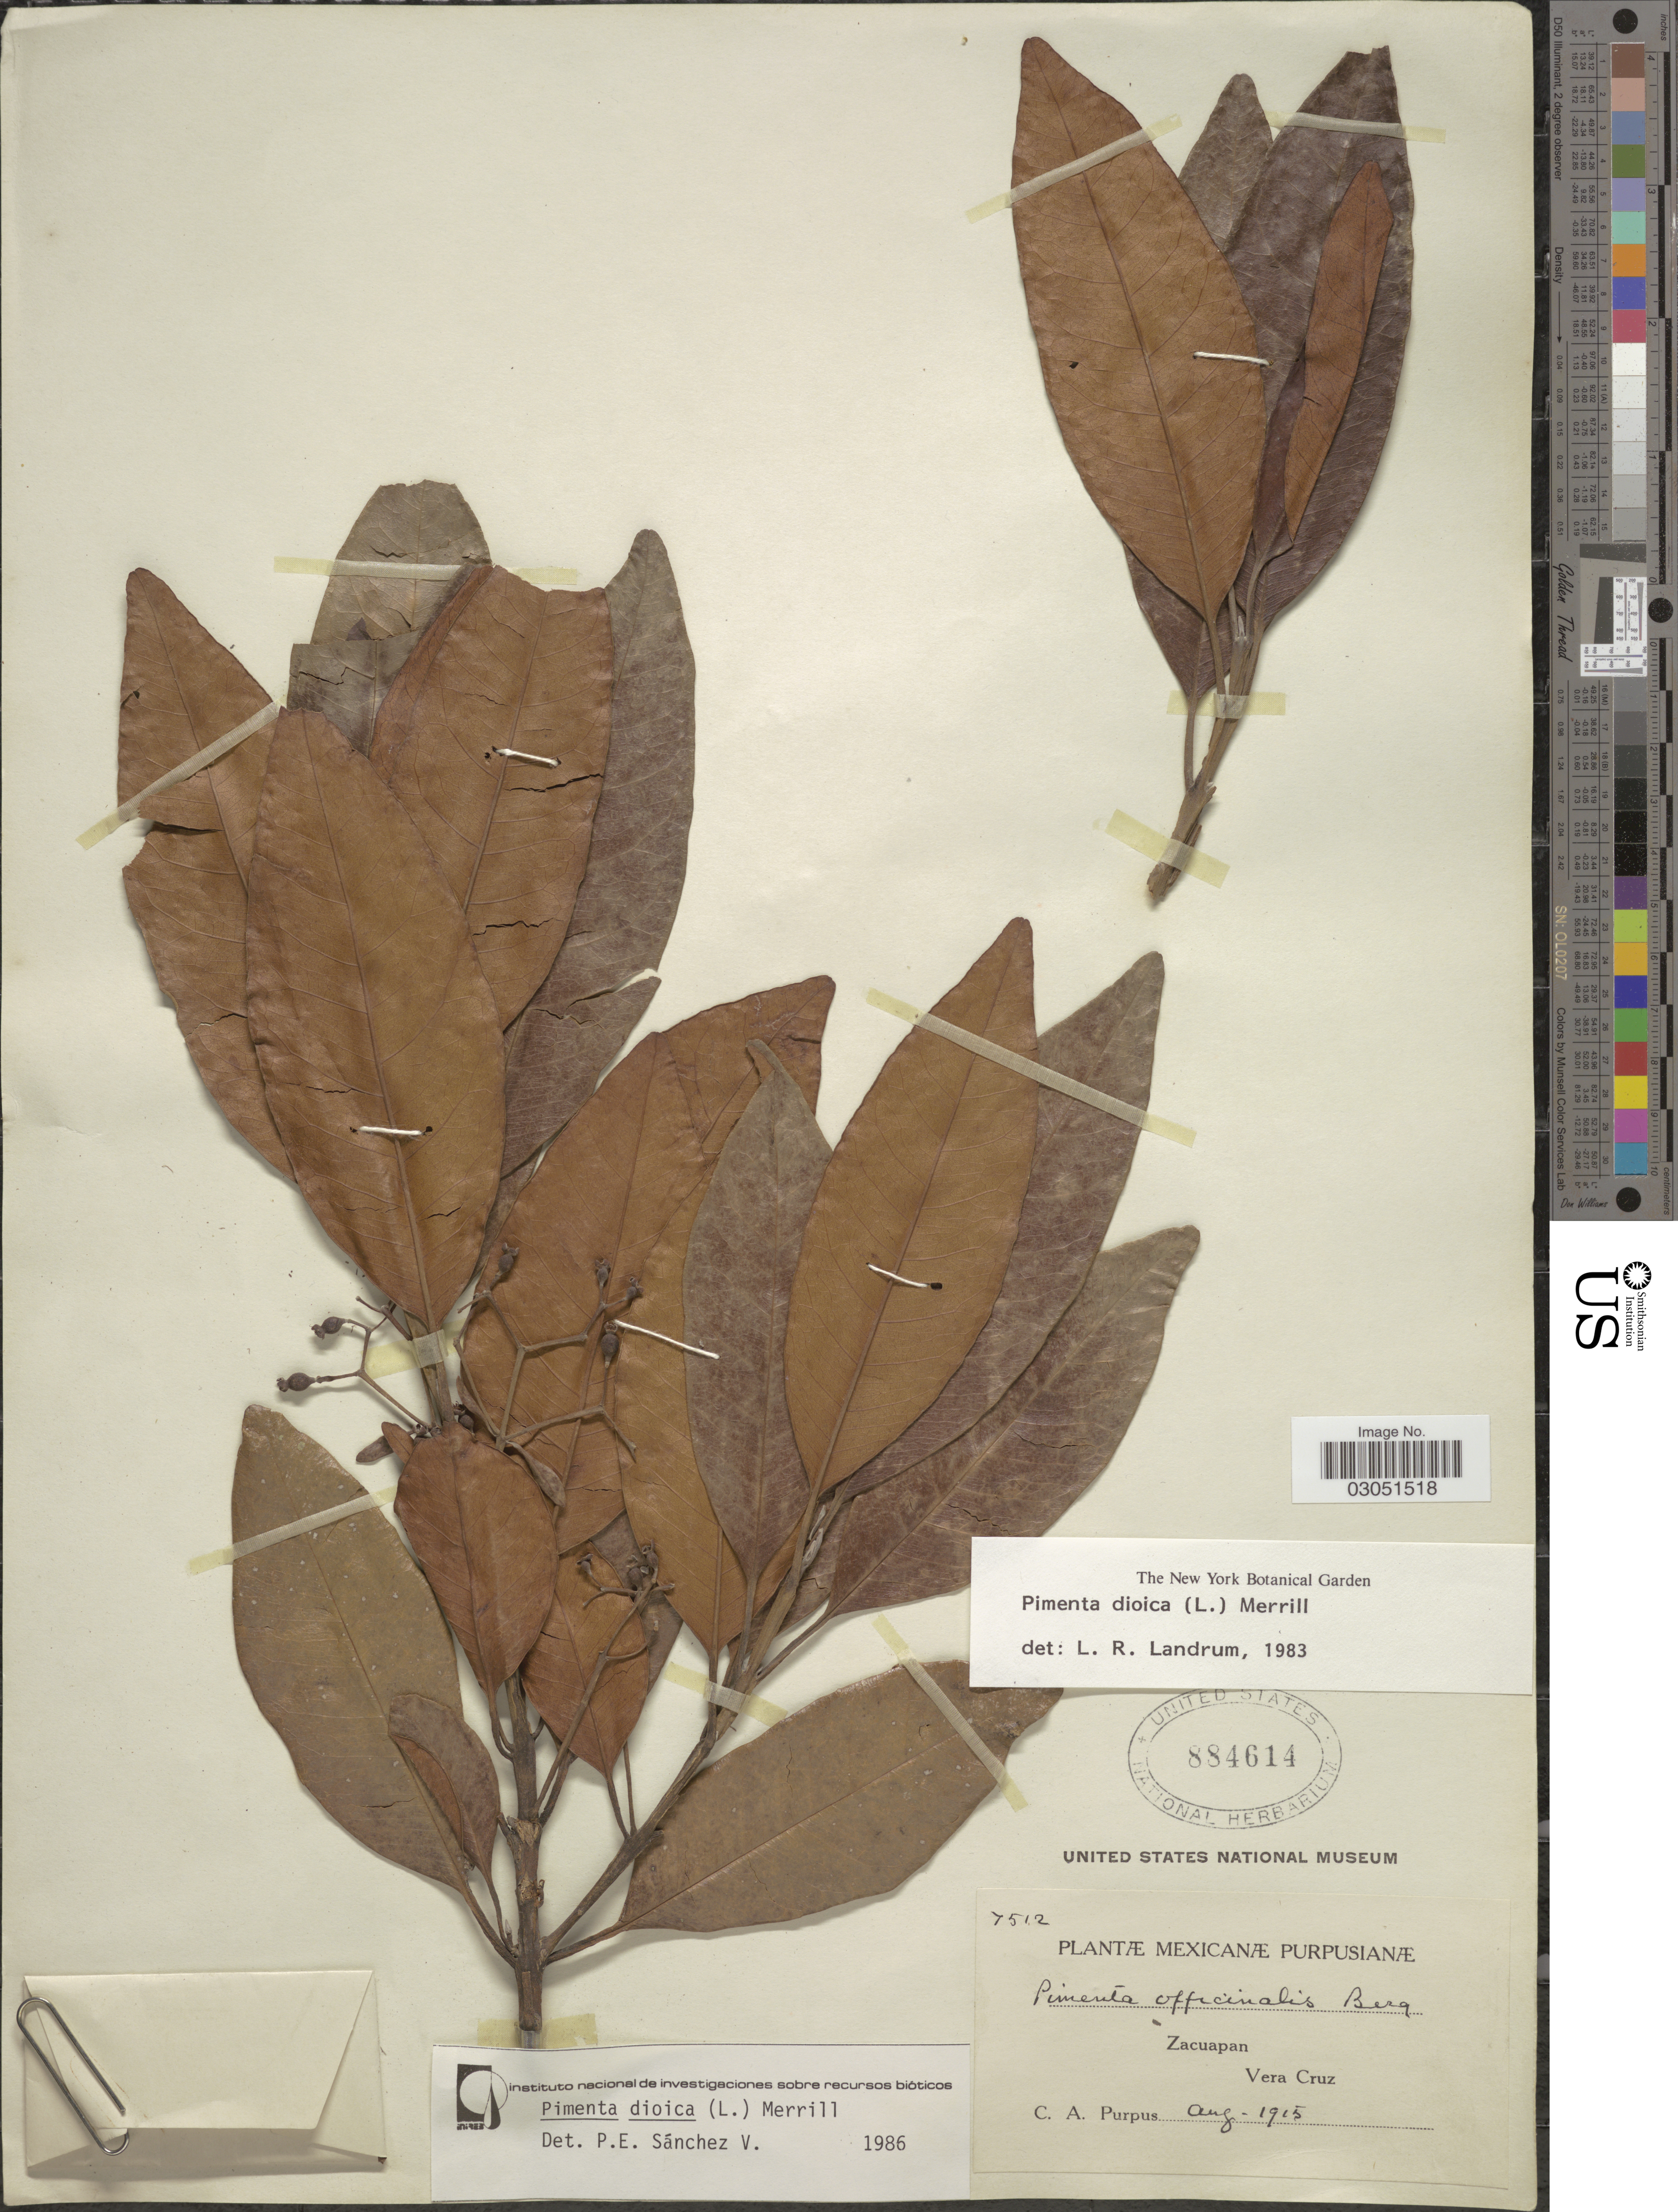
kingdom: Plantae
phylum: Tracheophyta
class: Magnoliopsida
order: Myrtales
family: Myrtaceae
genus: Pimenta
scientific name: Pimenta dioica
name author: (L.) Merr.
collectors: C. A. Purpus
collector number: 7512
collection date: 1915-08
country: Mexico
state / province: Veracruz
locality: Zacuapan, Vera Cruz.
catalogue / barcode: US 884614